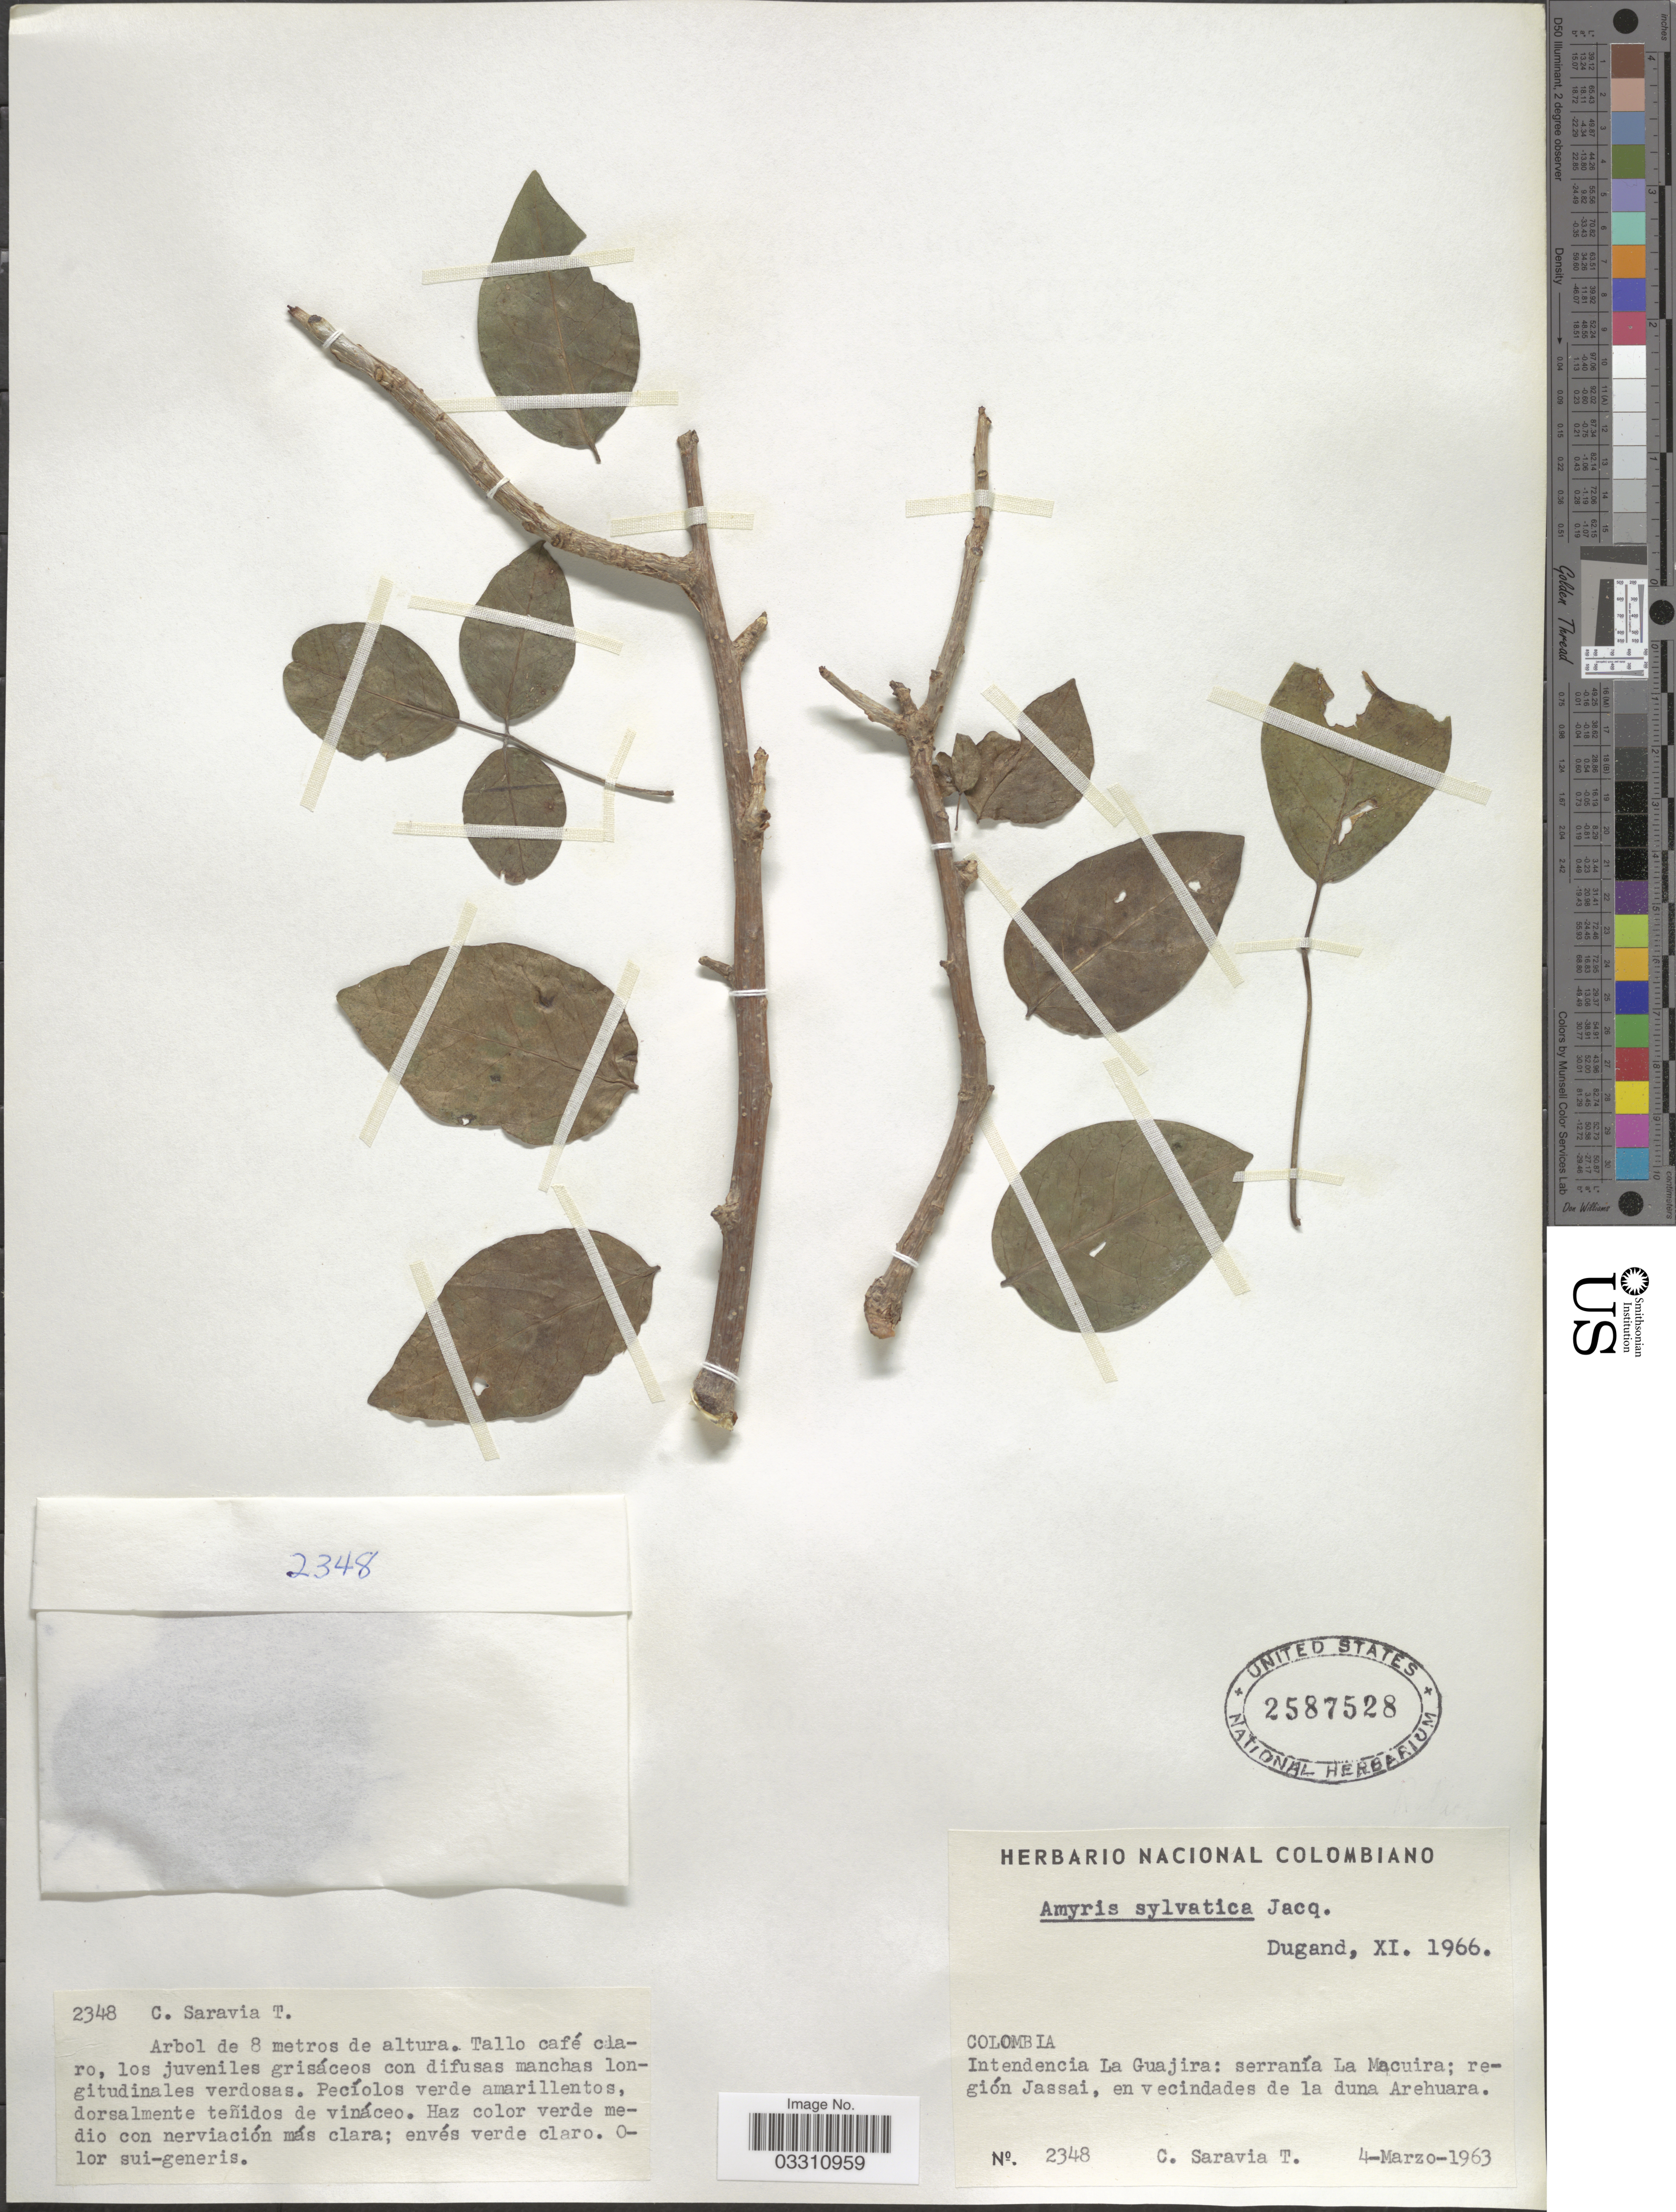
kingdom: Plantae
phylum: Tracheophyta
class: Magnoliopsida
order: Sapindales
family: Burseraceae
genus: Bursera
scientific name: Bursera sp.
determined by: Londoño-Echeverri, Y.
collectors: C. Saravia T.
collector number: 2348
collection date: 1963-03-04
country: Colombia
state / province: La Guajira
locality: Intendencia La Guajira: serrranía La Macuira; región Jassai, en vecindades del la duna Arehuara.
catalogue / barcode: US 2587528